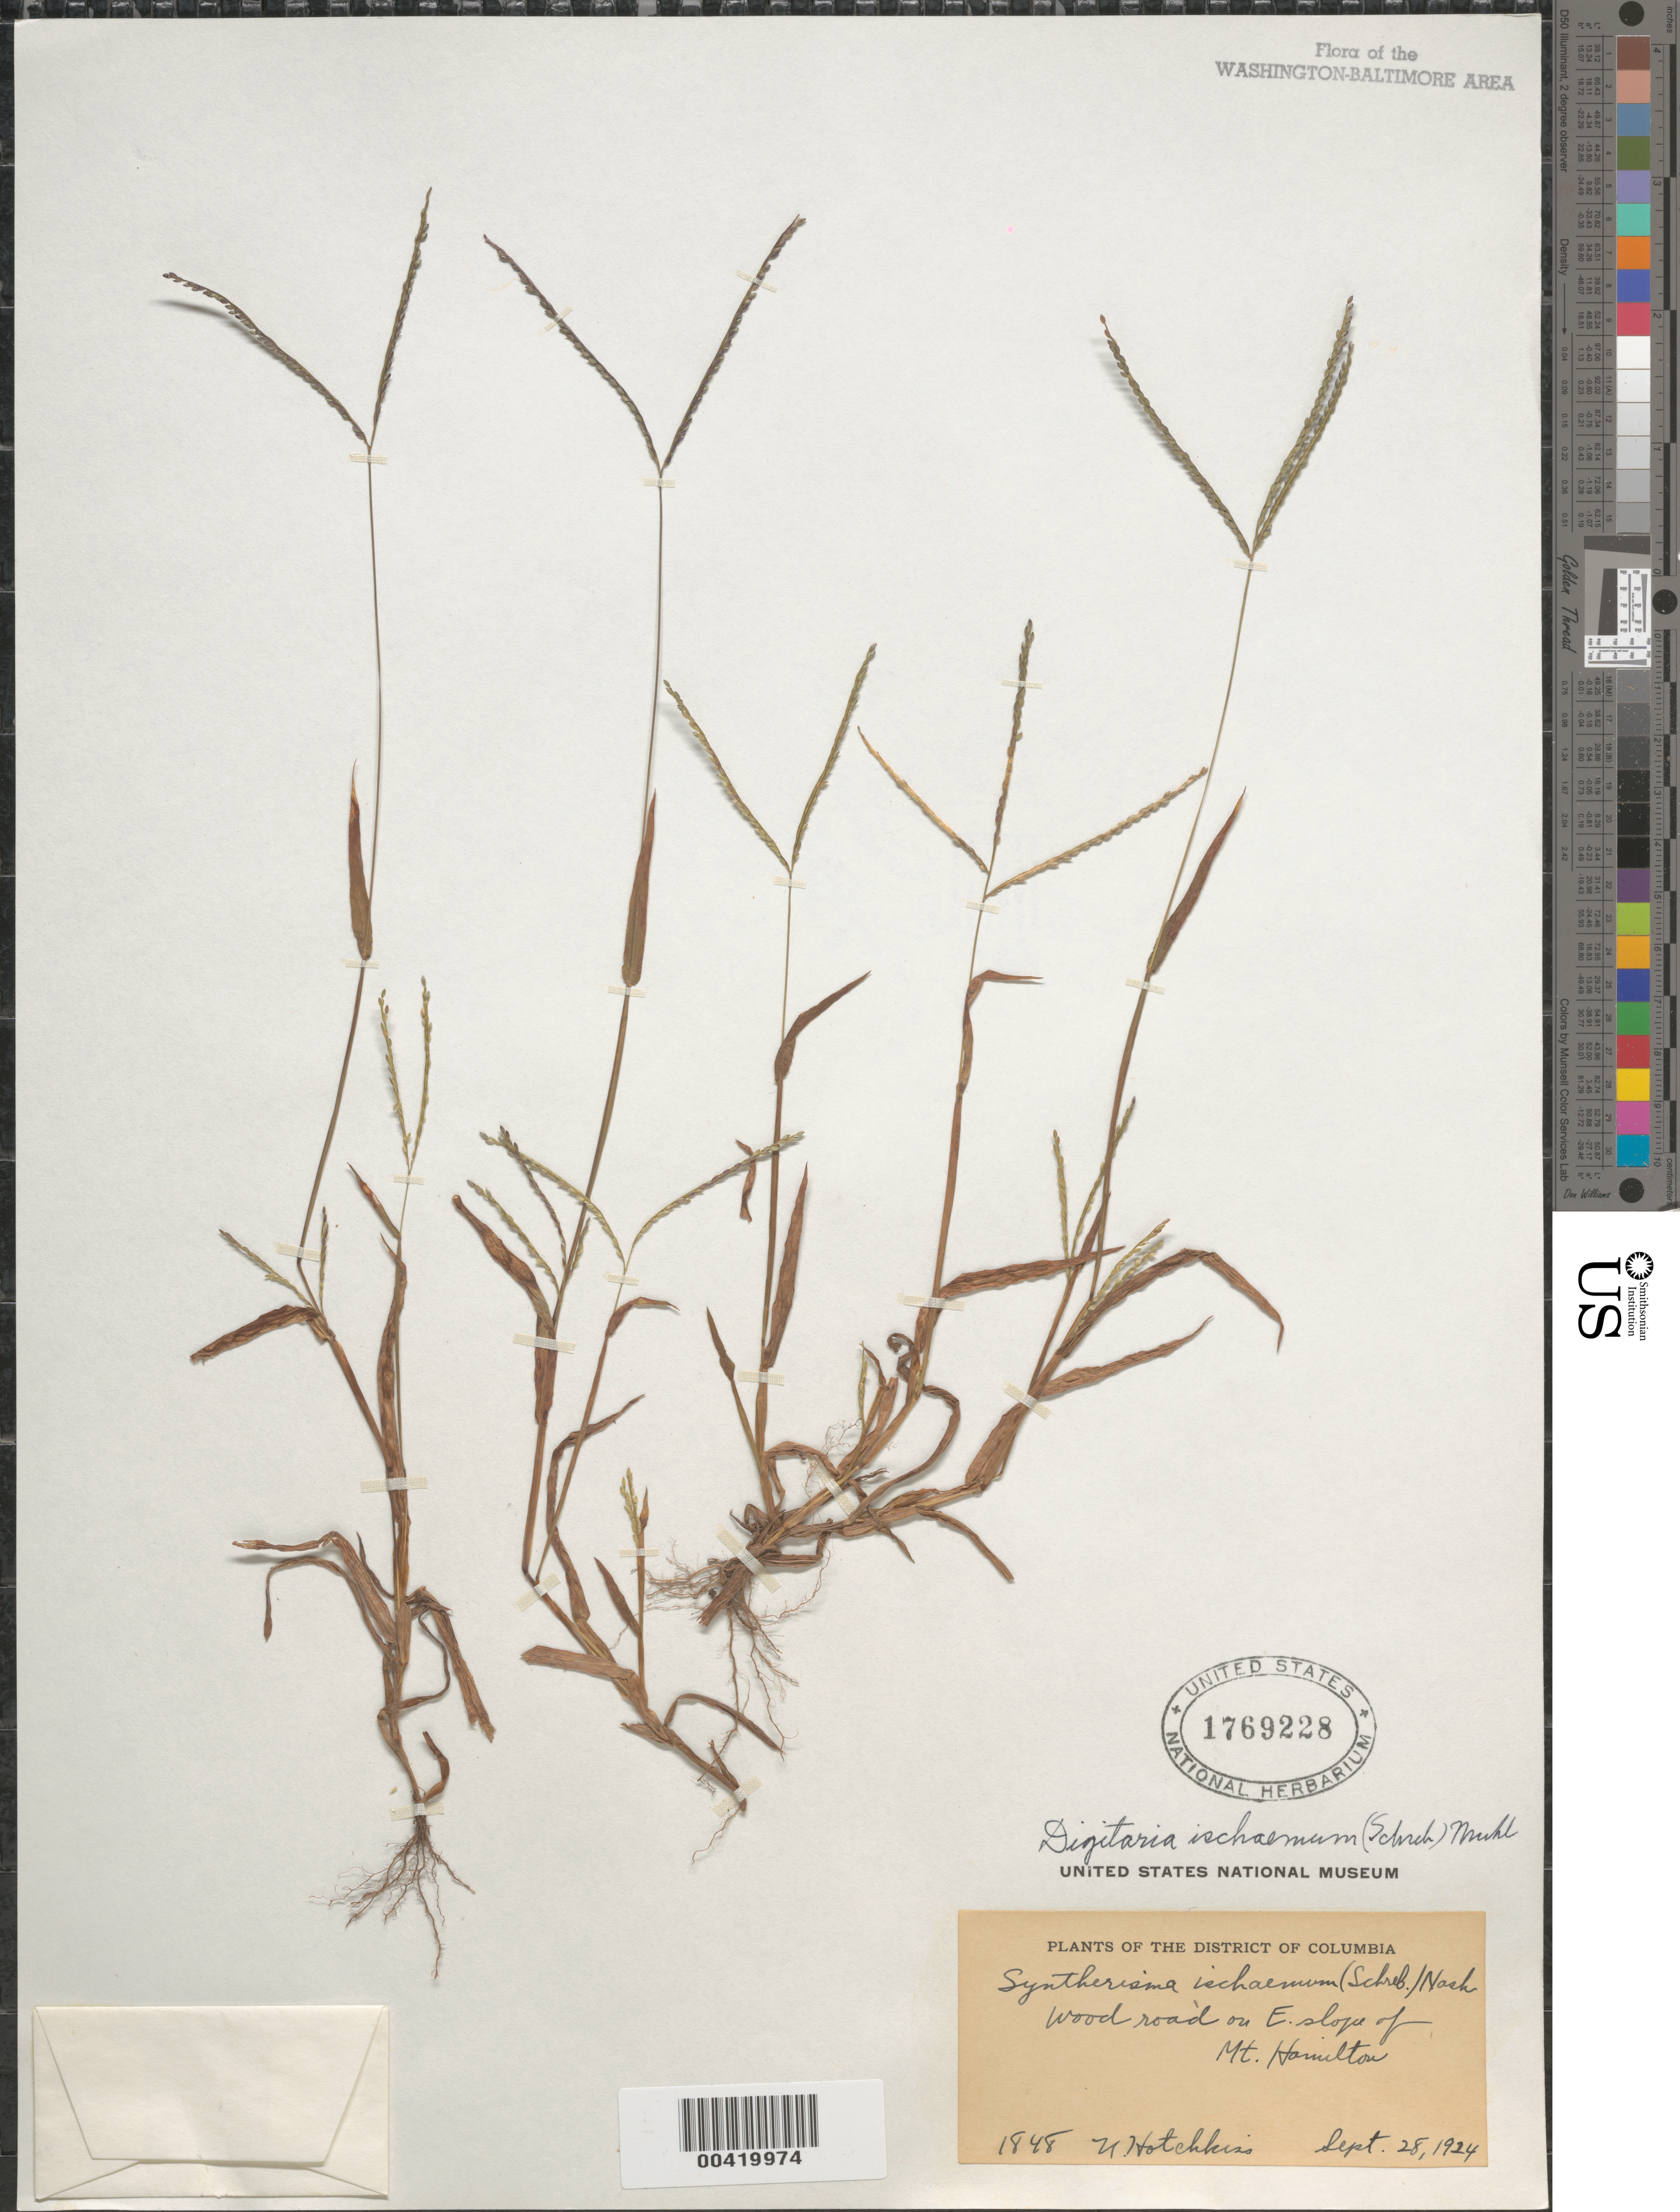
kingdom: Plantae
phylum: Tracheophyta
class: Liliopsida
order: Poales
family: Poaceae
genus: Digitaria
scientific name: Digitaria ischaemum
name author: (Schreber) Schreber ex Muhl.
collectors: N. Hotchkiss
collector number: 1848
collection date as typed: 28 Sep 1924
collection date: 1924-09-28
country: United States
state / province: District of Columbia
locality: Mount Hamilton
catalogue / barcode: US 1769228